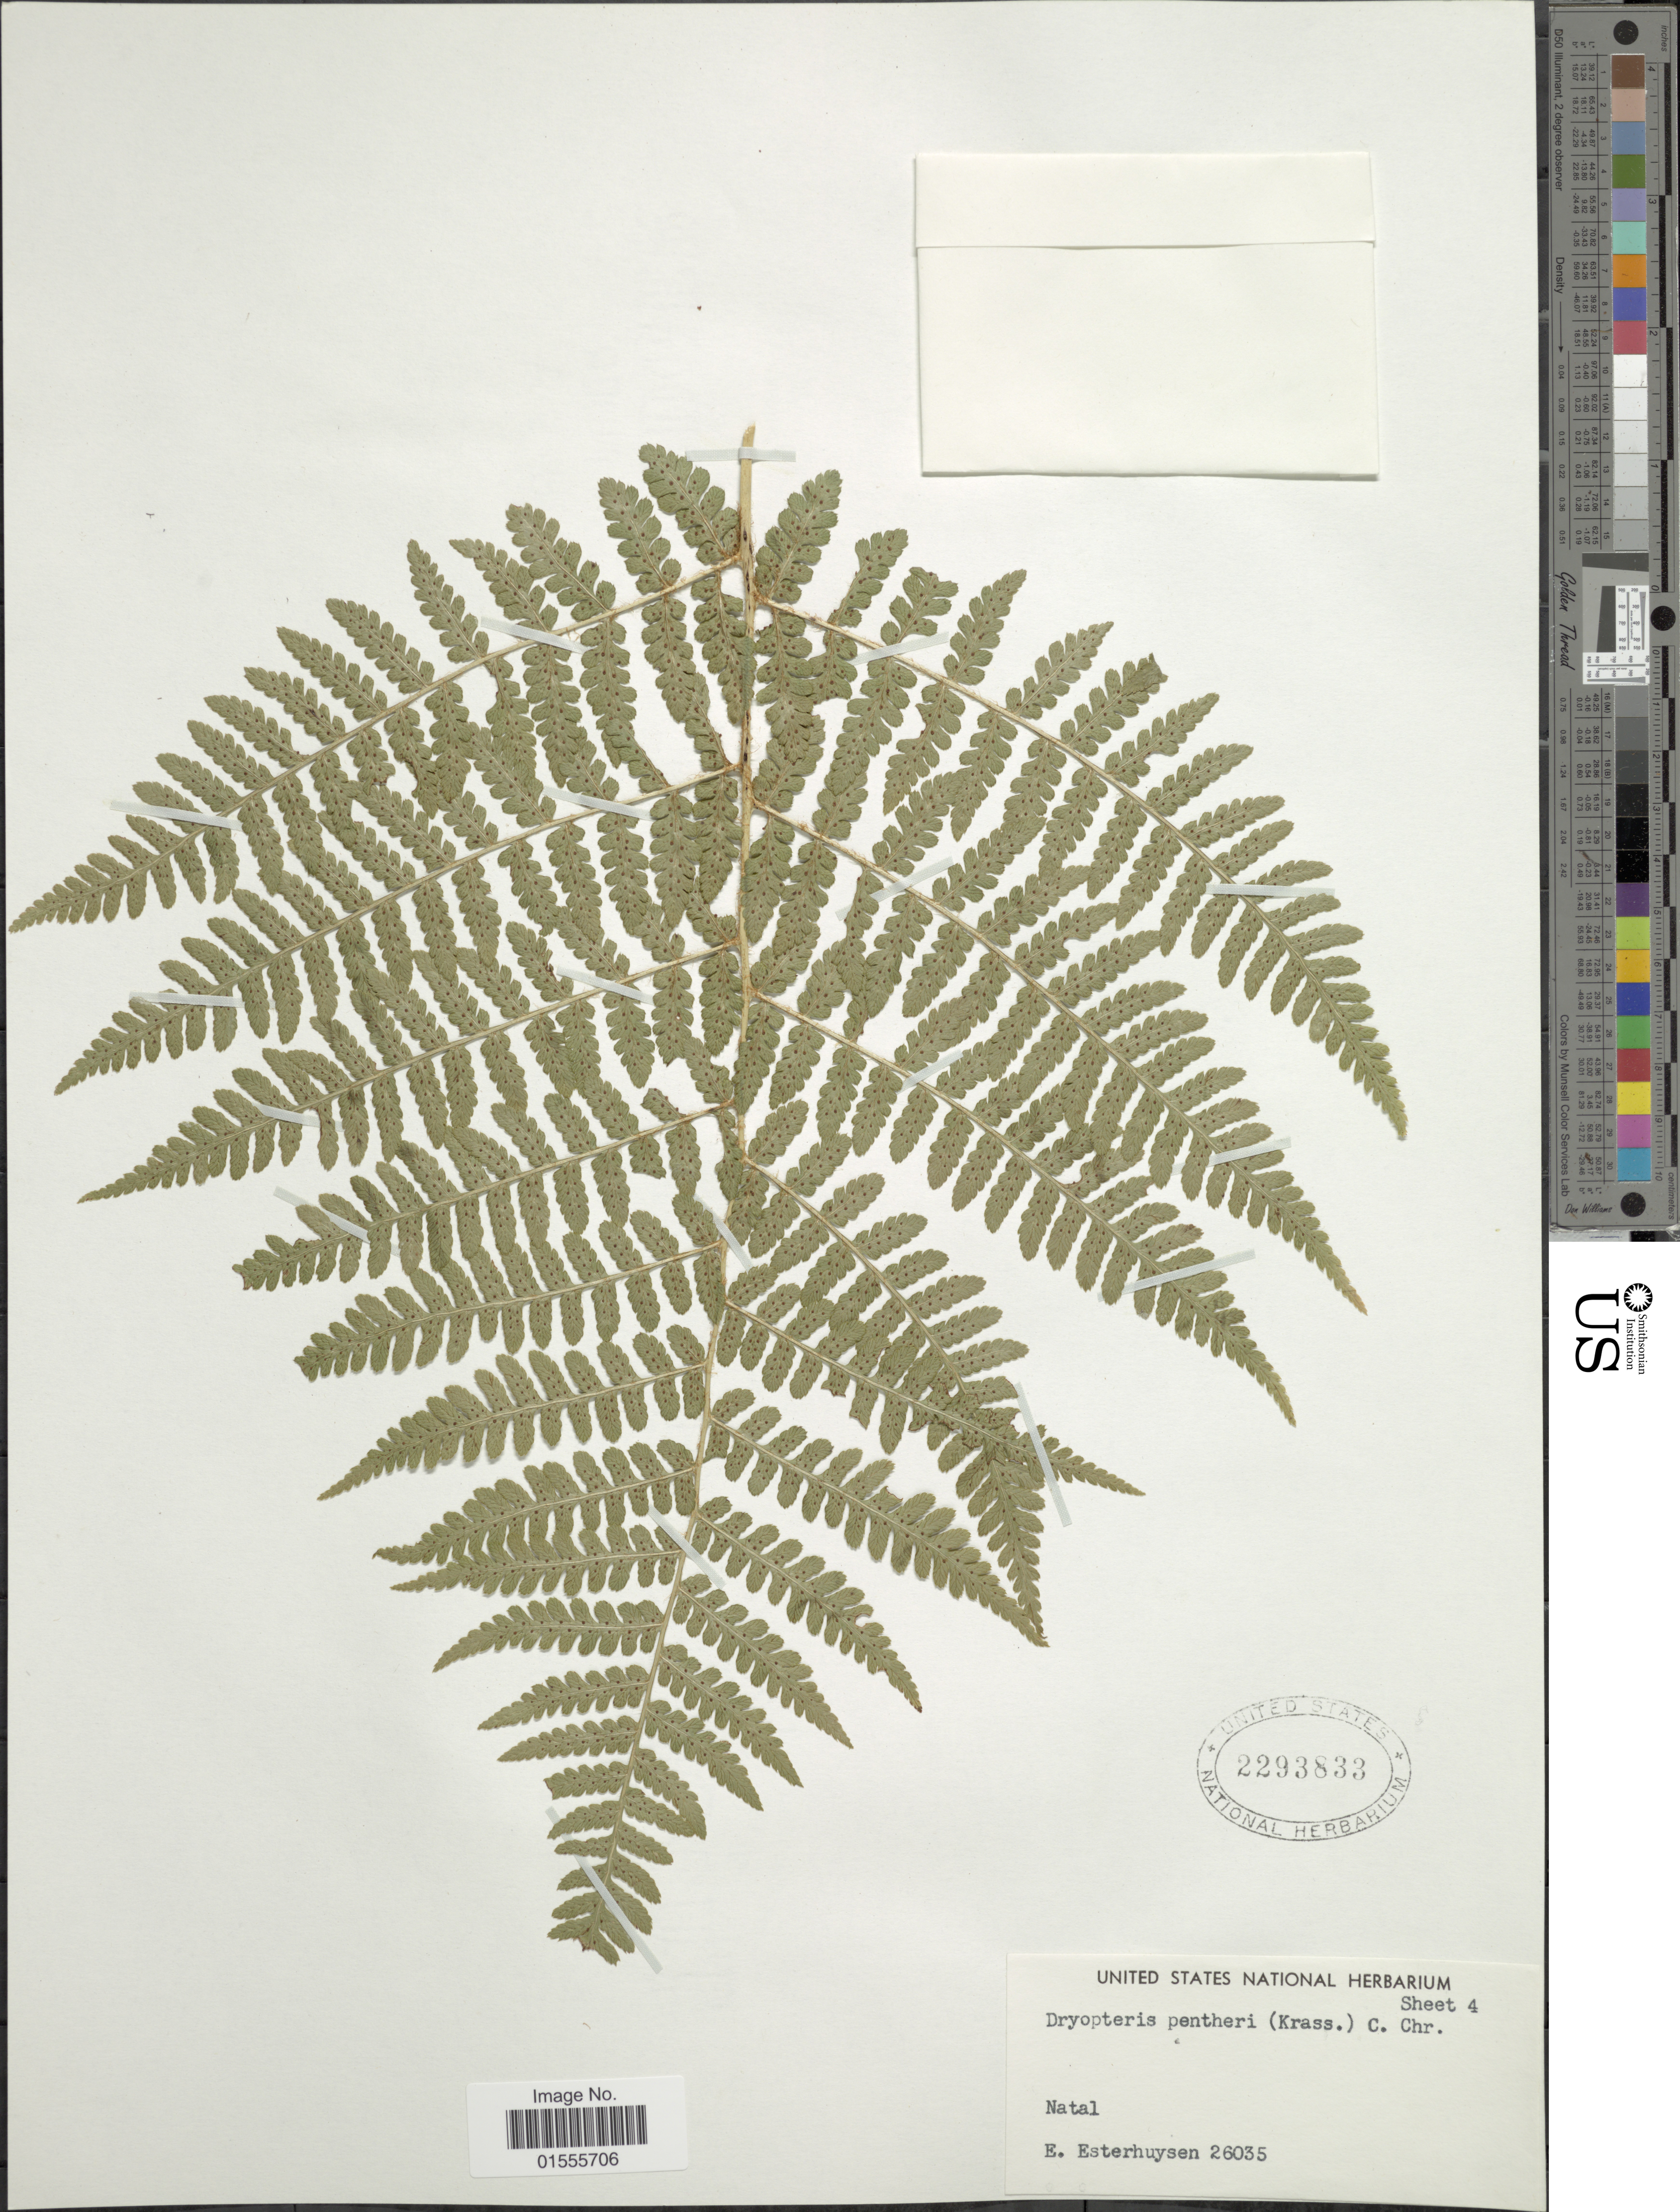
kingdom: Plantae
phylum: Tracheophyta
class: Polypodiopsida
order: Polypodiales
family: Dryopteridaceae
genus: Dryopteris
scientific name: Dryopteris pentheri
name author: (Krasser) C. Chr.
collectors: E. E. Esterhuysen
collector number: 26035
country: South Africa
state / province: KwaZulu-Natal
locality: Natal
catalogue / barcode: US 2293833